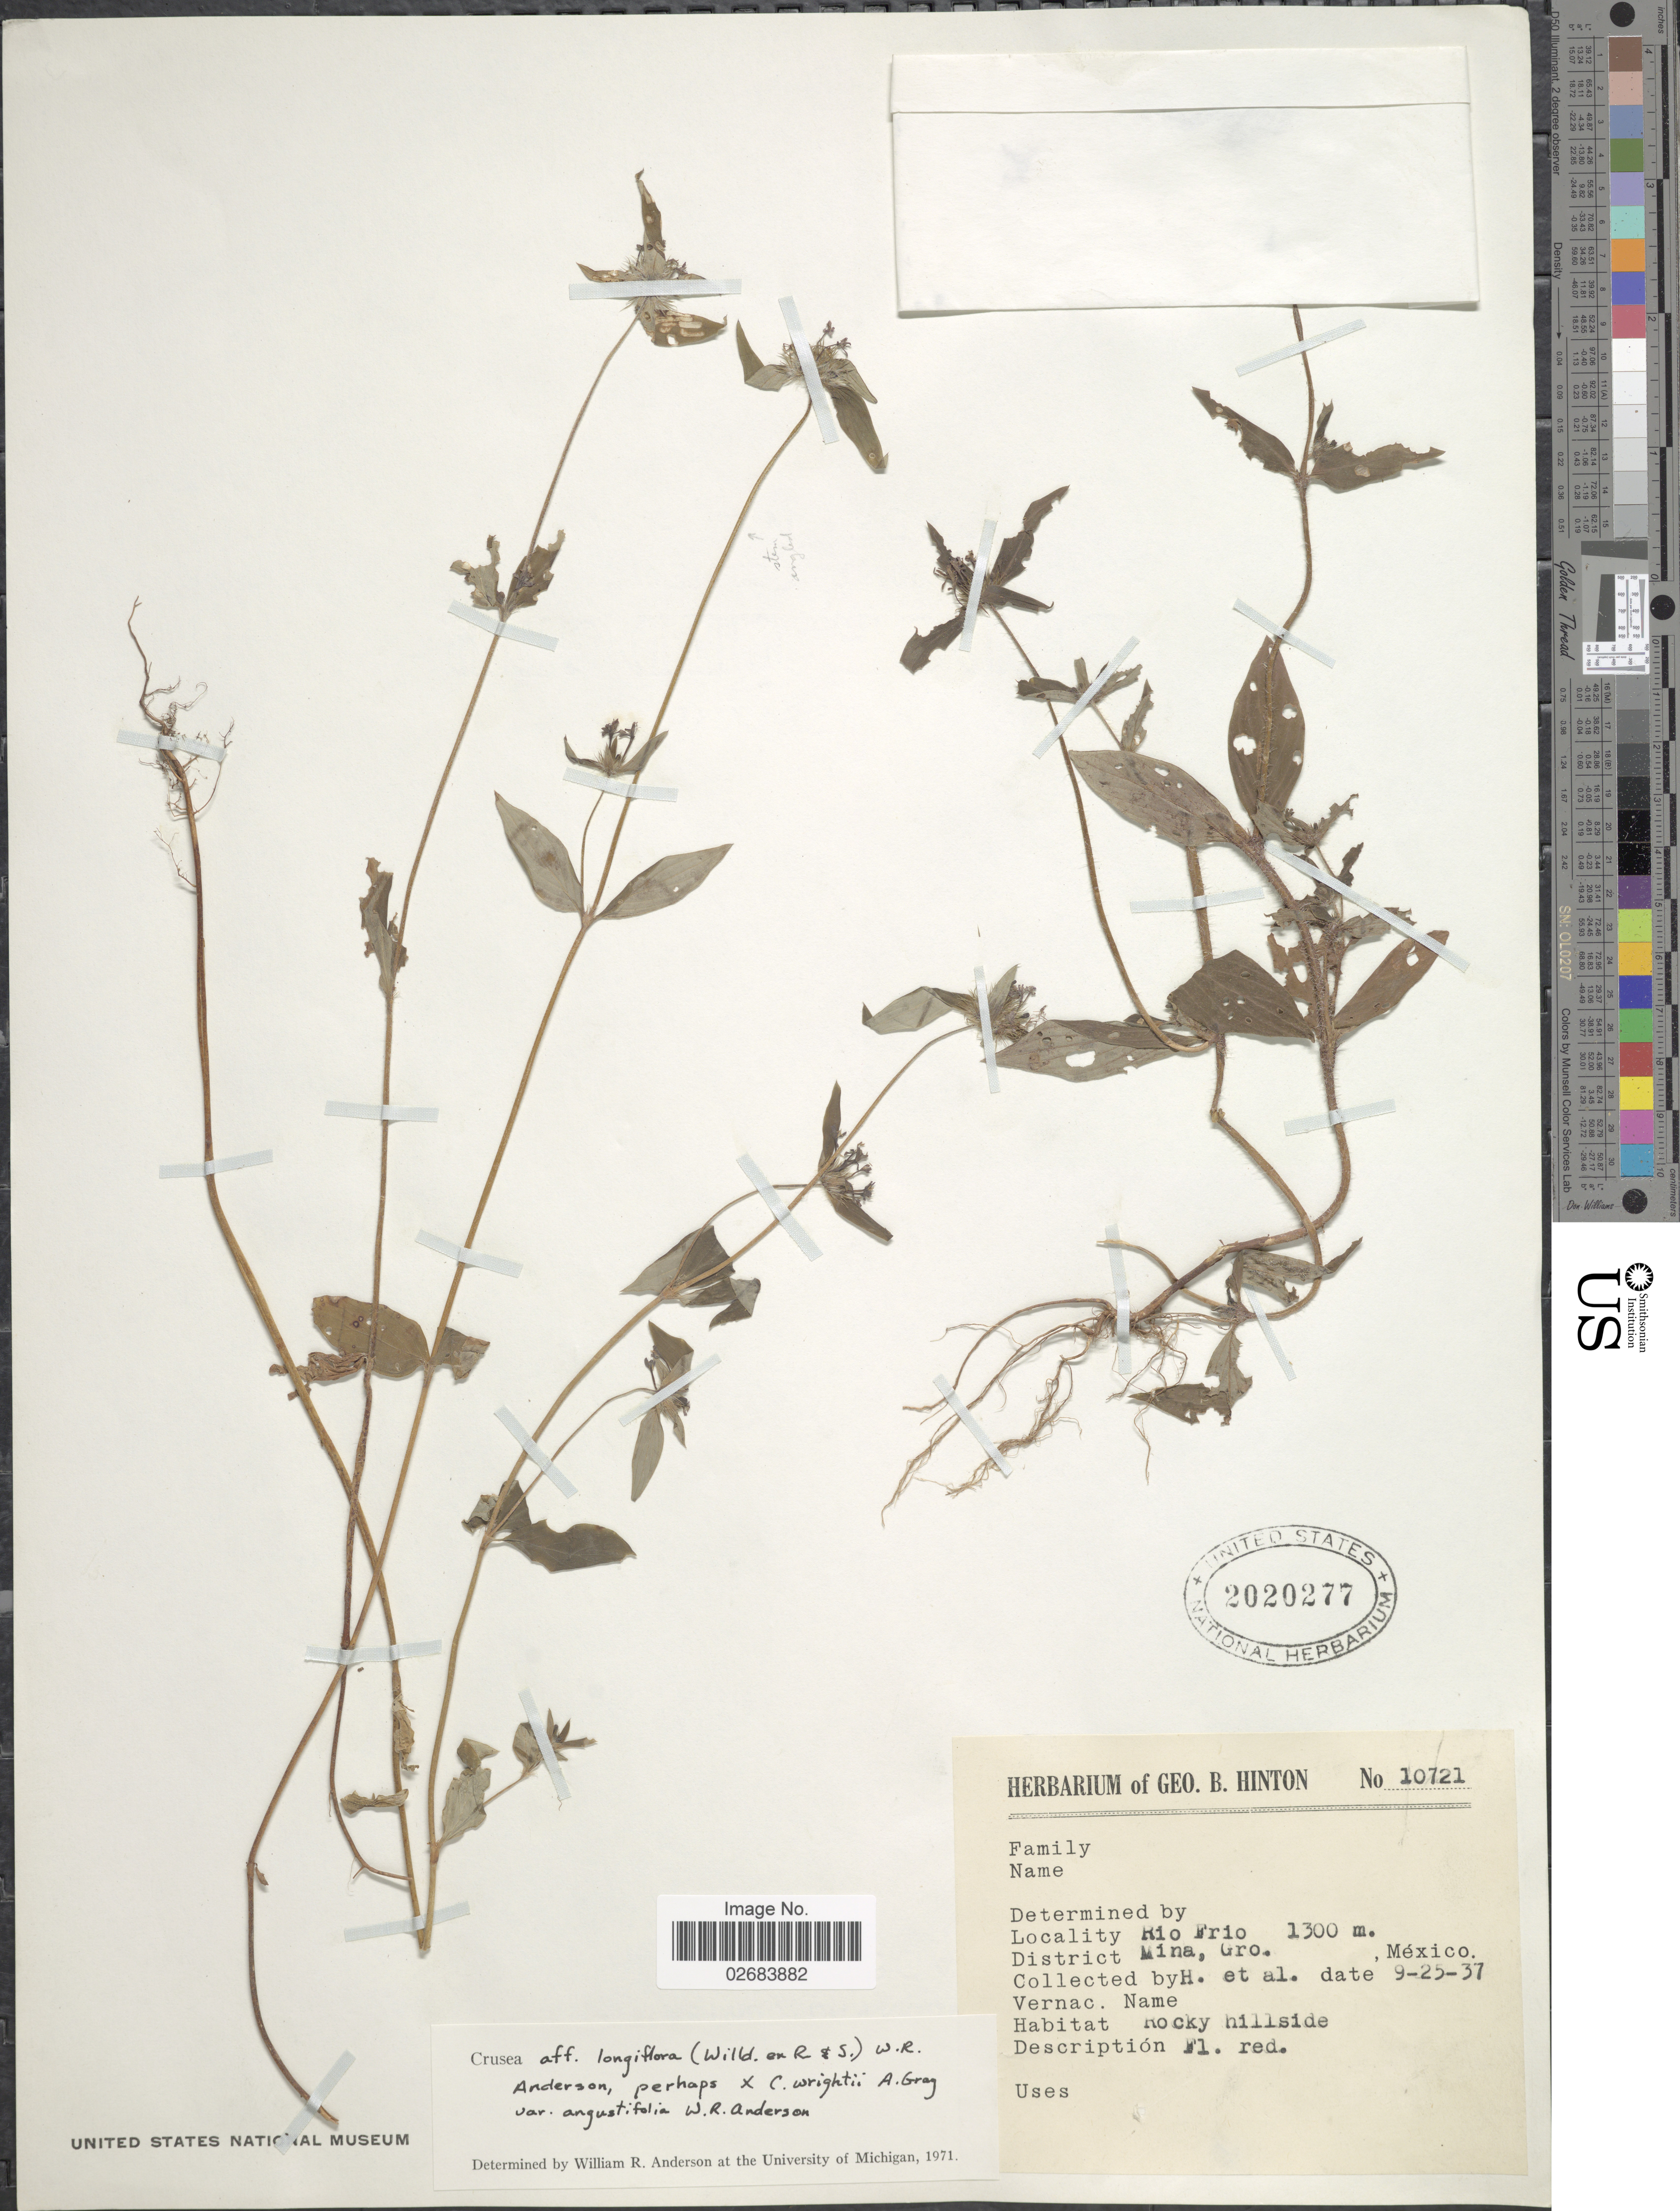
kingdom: Plantae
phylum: Tracheophyta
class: Magnoliopsida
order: Gentianales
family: Rubiaceae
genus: Crusea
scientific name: Crusea longiflora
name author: (Willd. ex Roem. & Schult.) W.R. Anderson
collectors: G. B. Hinton & et al.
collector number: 10721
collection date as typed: Transcribed d/m/y: 25/9/37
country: Mexico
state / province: Guerrero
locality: Rio Frio, District Mina, rocky hillside.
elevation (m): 1300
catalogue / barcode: US 2020277